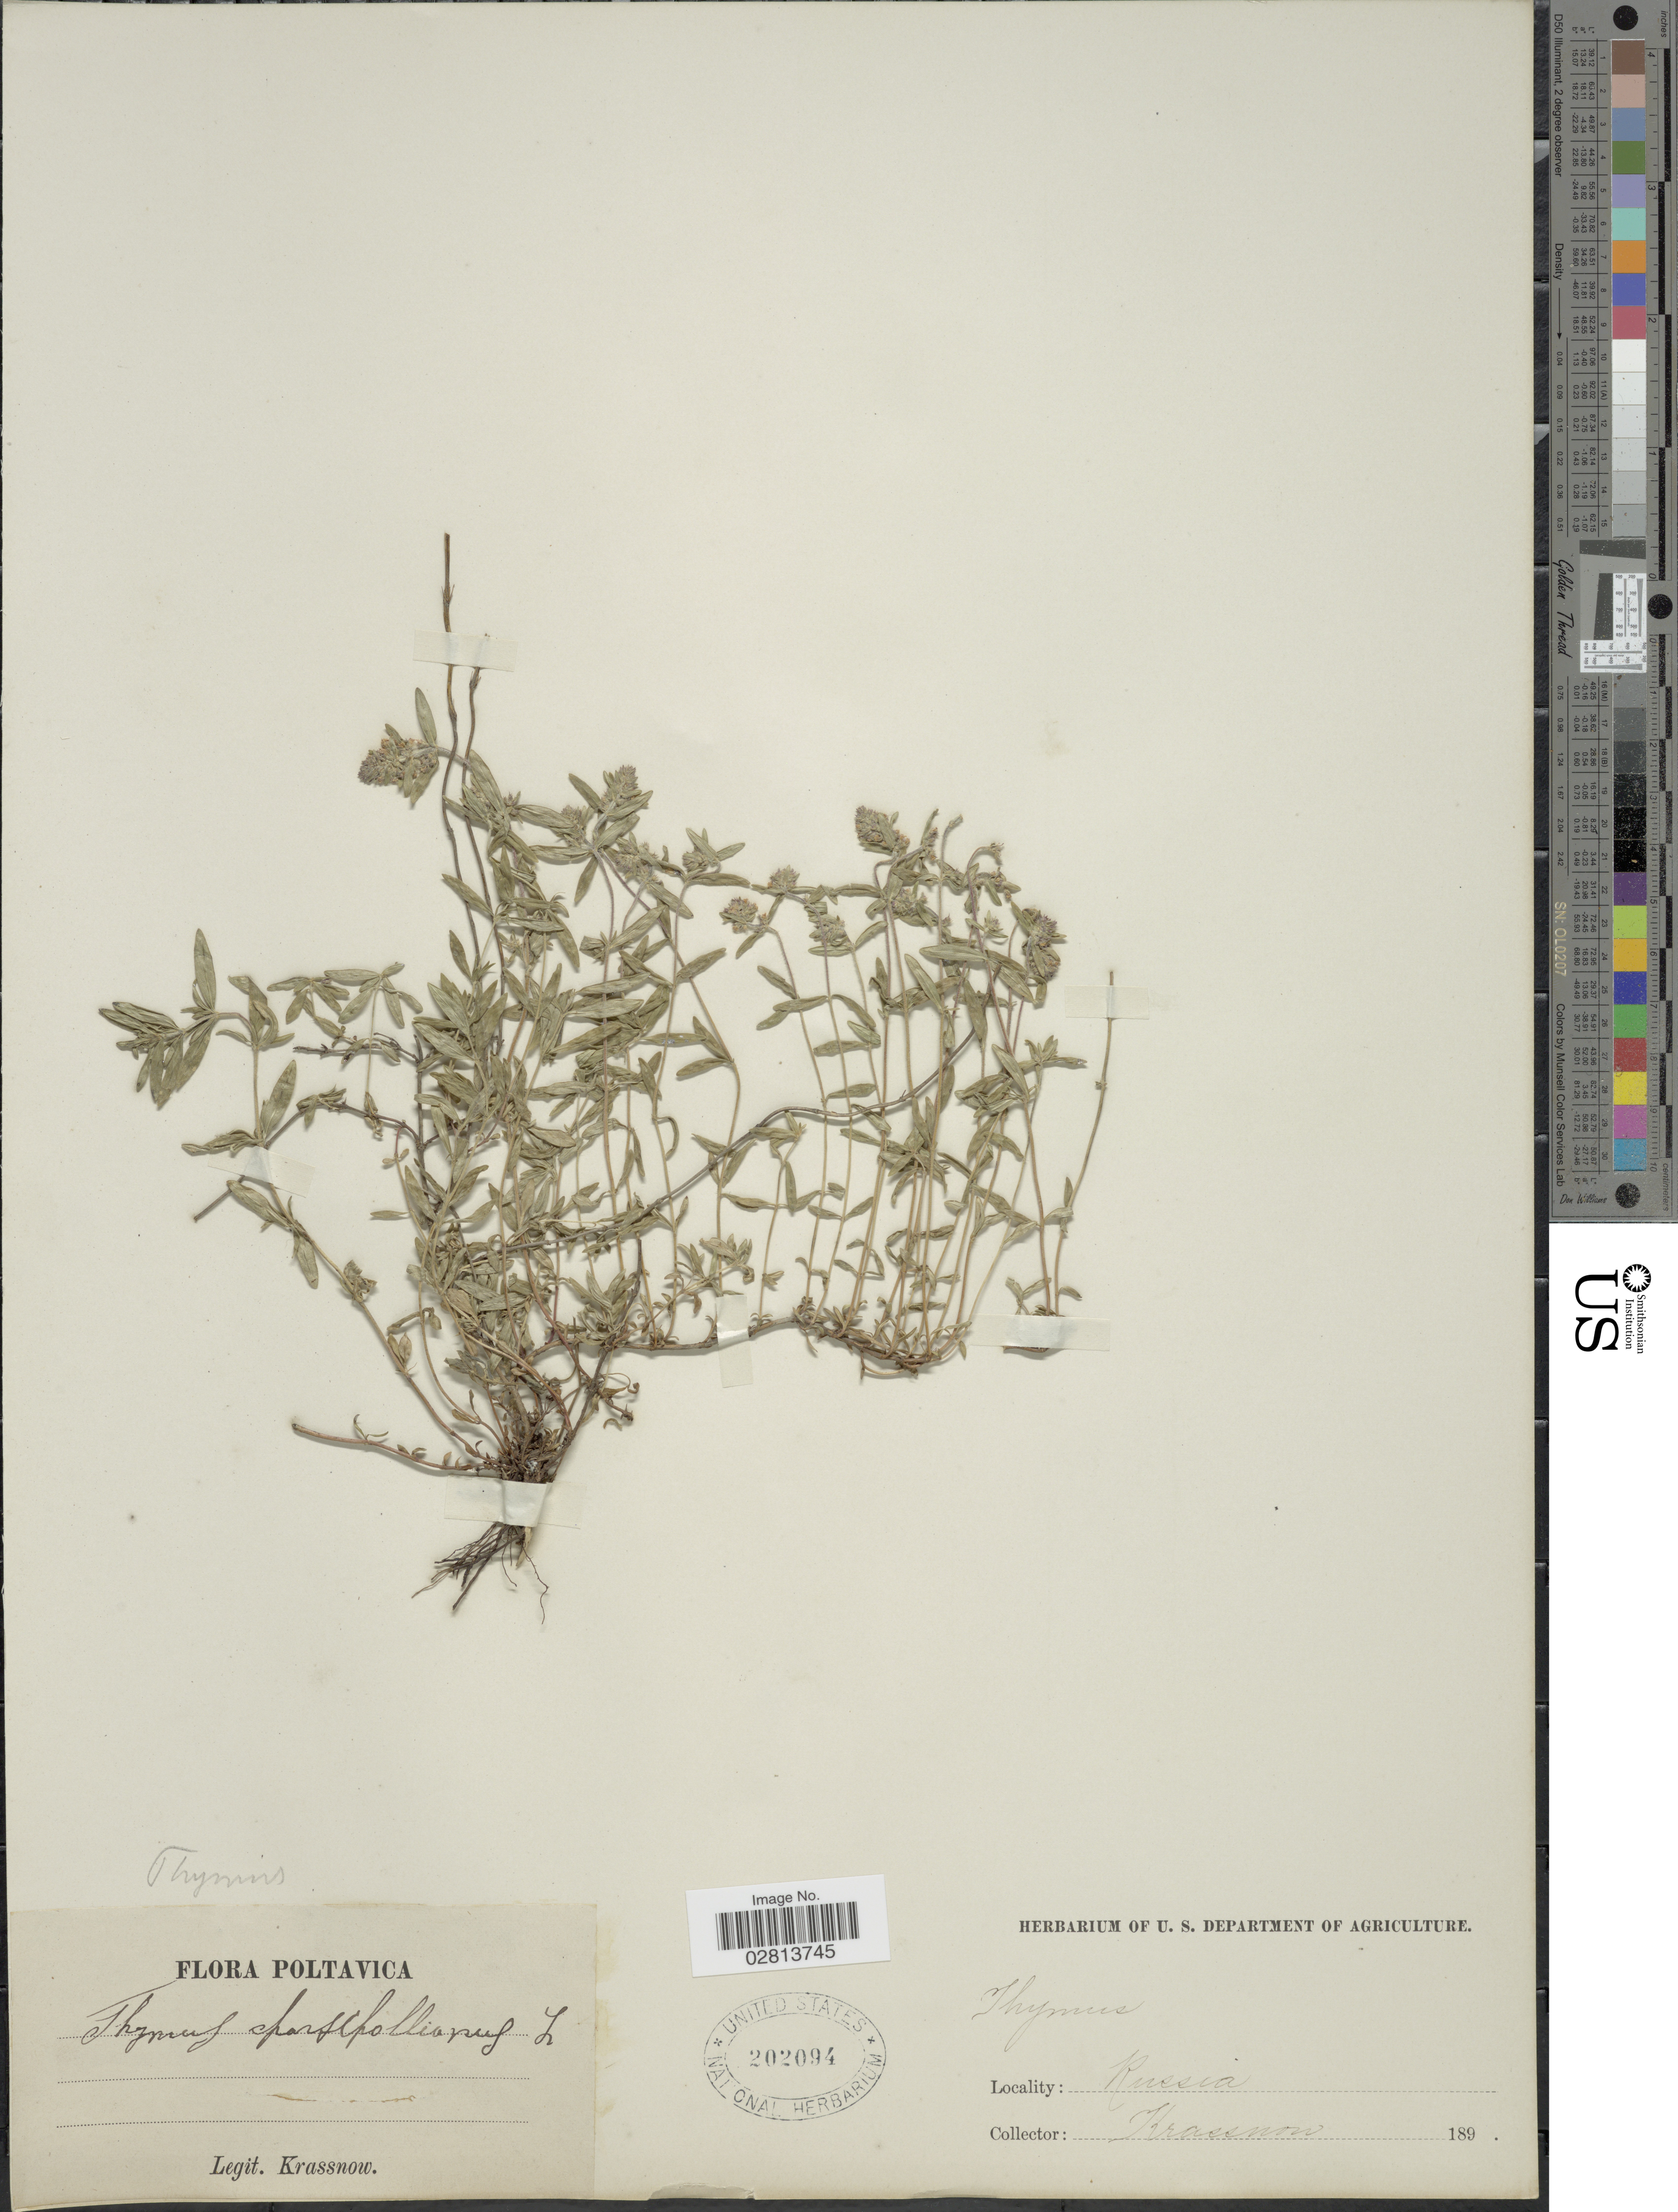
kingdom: Plantae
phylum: Tracheophyta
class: Magnoliopsida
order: Lamiales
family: Lamiaceae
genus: Thymus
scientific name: Thymus sp.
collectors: -. Krassnow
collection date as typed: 189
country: Ukraine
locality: Poltavica, Russia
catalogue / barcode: US 202094